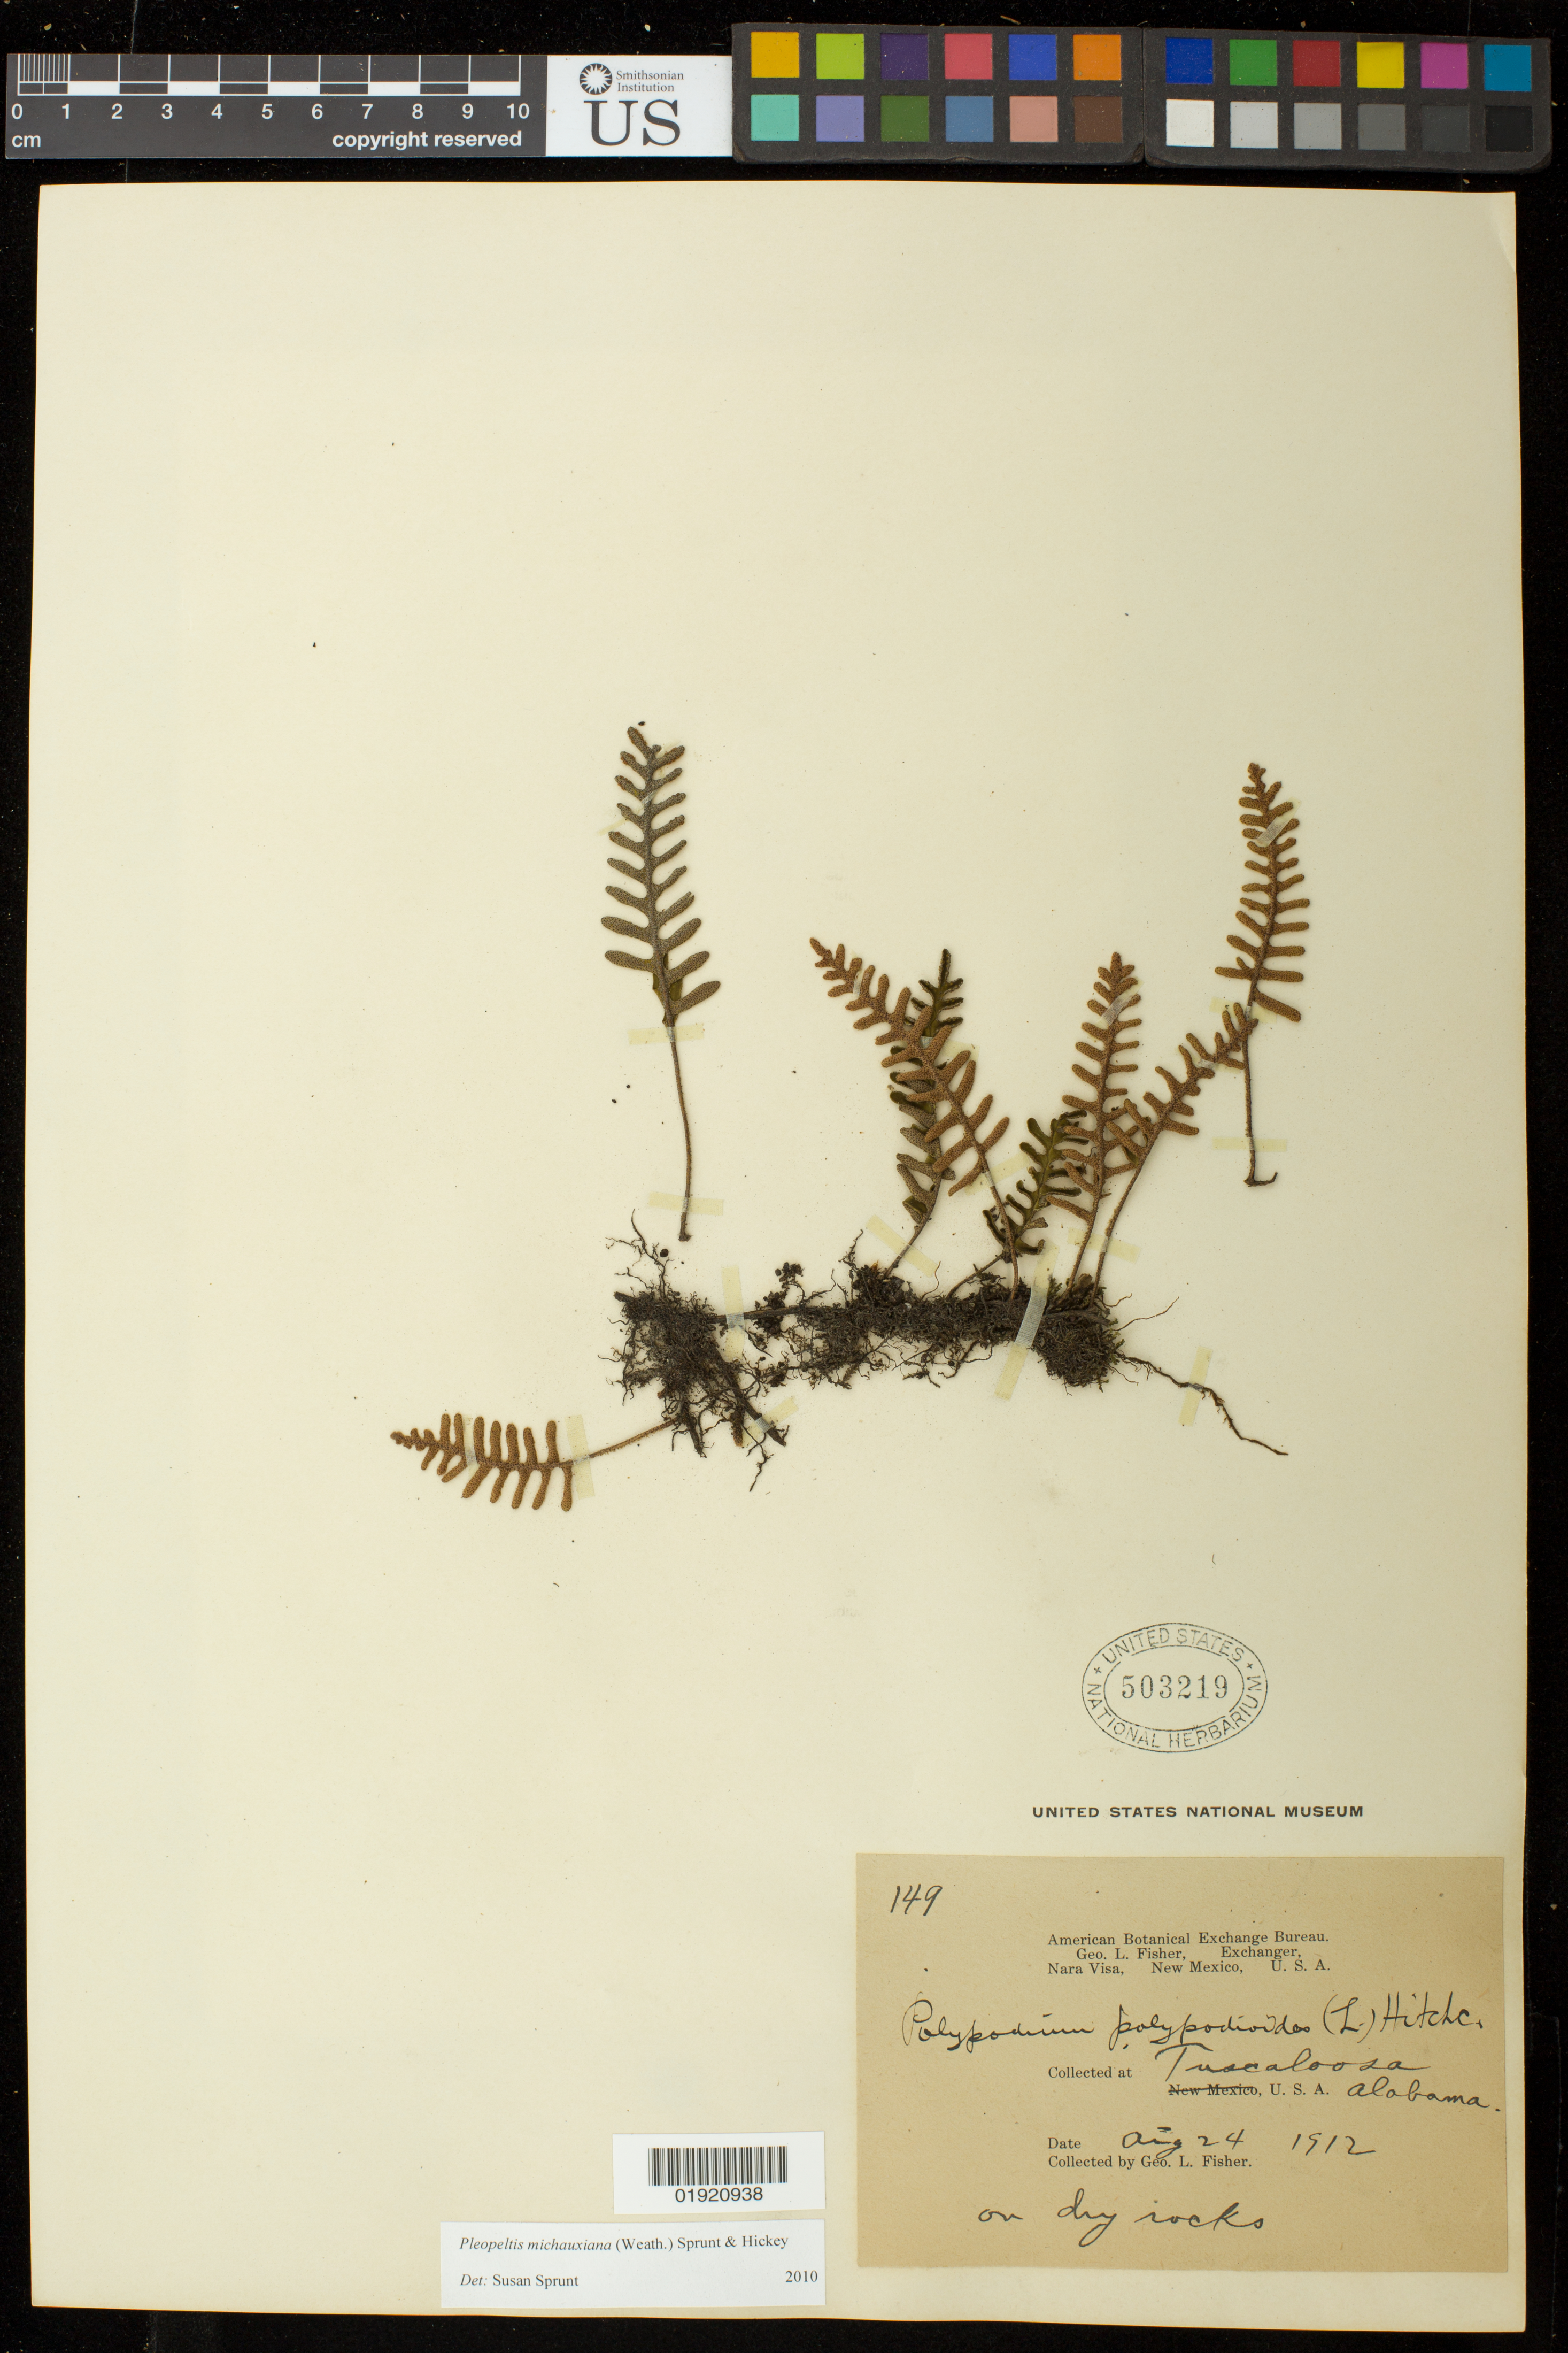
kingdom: Plantae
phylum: Tracheophyta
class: Polypodiopsida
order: Polypodiales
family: Polypodiaceae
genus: Pleopeltis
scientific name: Pleopeltis michauxiana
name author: (Weath.) Hickey & Sprunt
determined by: Sprunt, S. V.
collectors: G. L. Fisher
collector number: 149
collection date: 1912-08-24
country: United States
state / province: Alabama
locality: Tuscaloosa, Alabama, U.S.A.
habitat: On dry rocks.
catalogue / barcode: US 503219